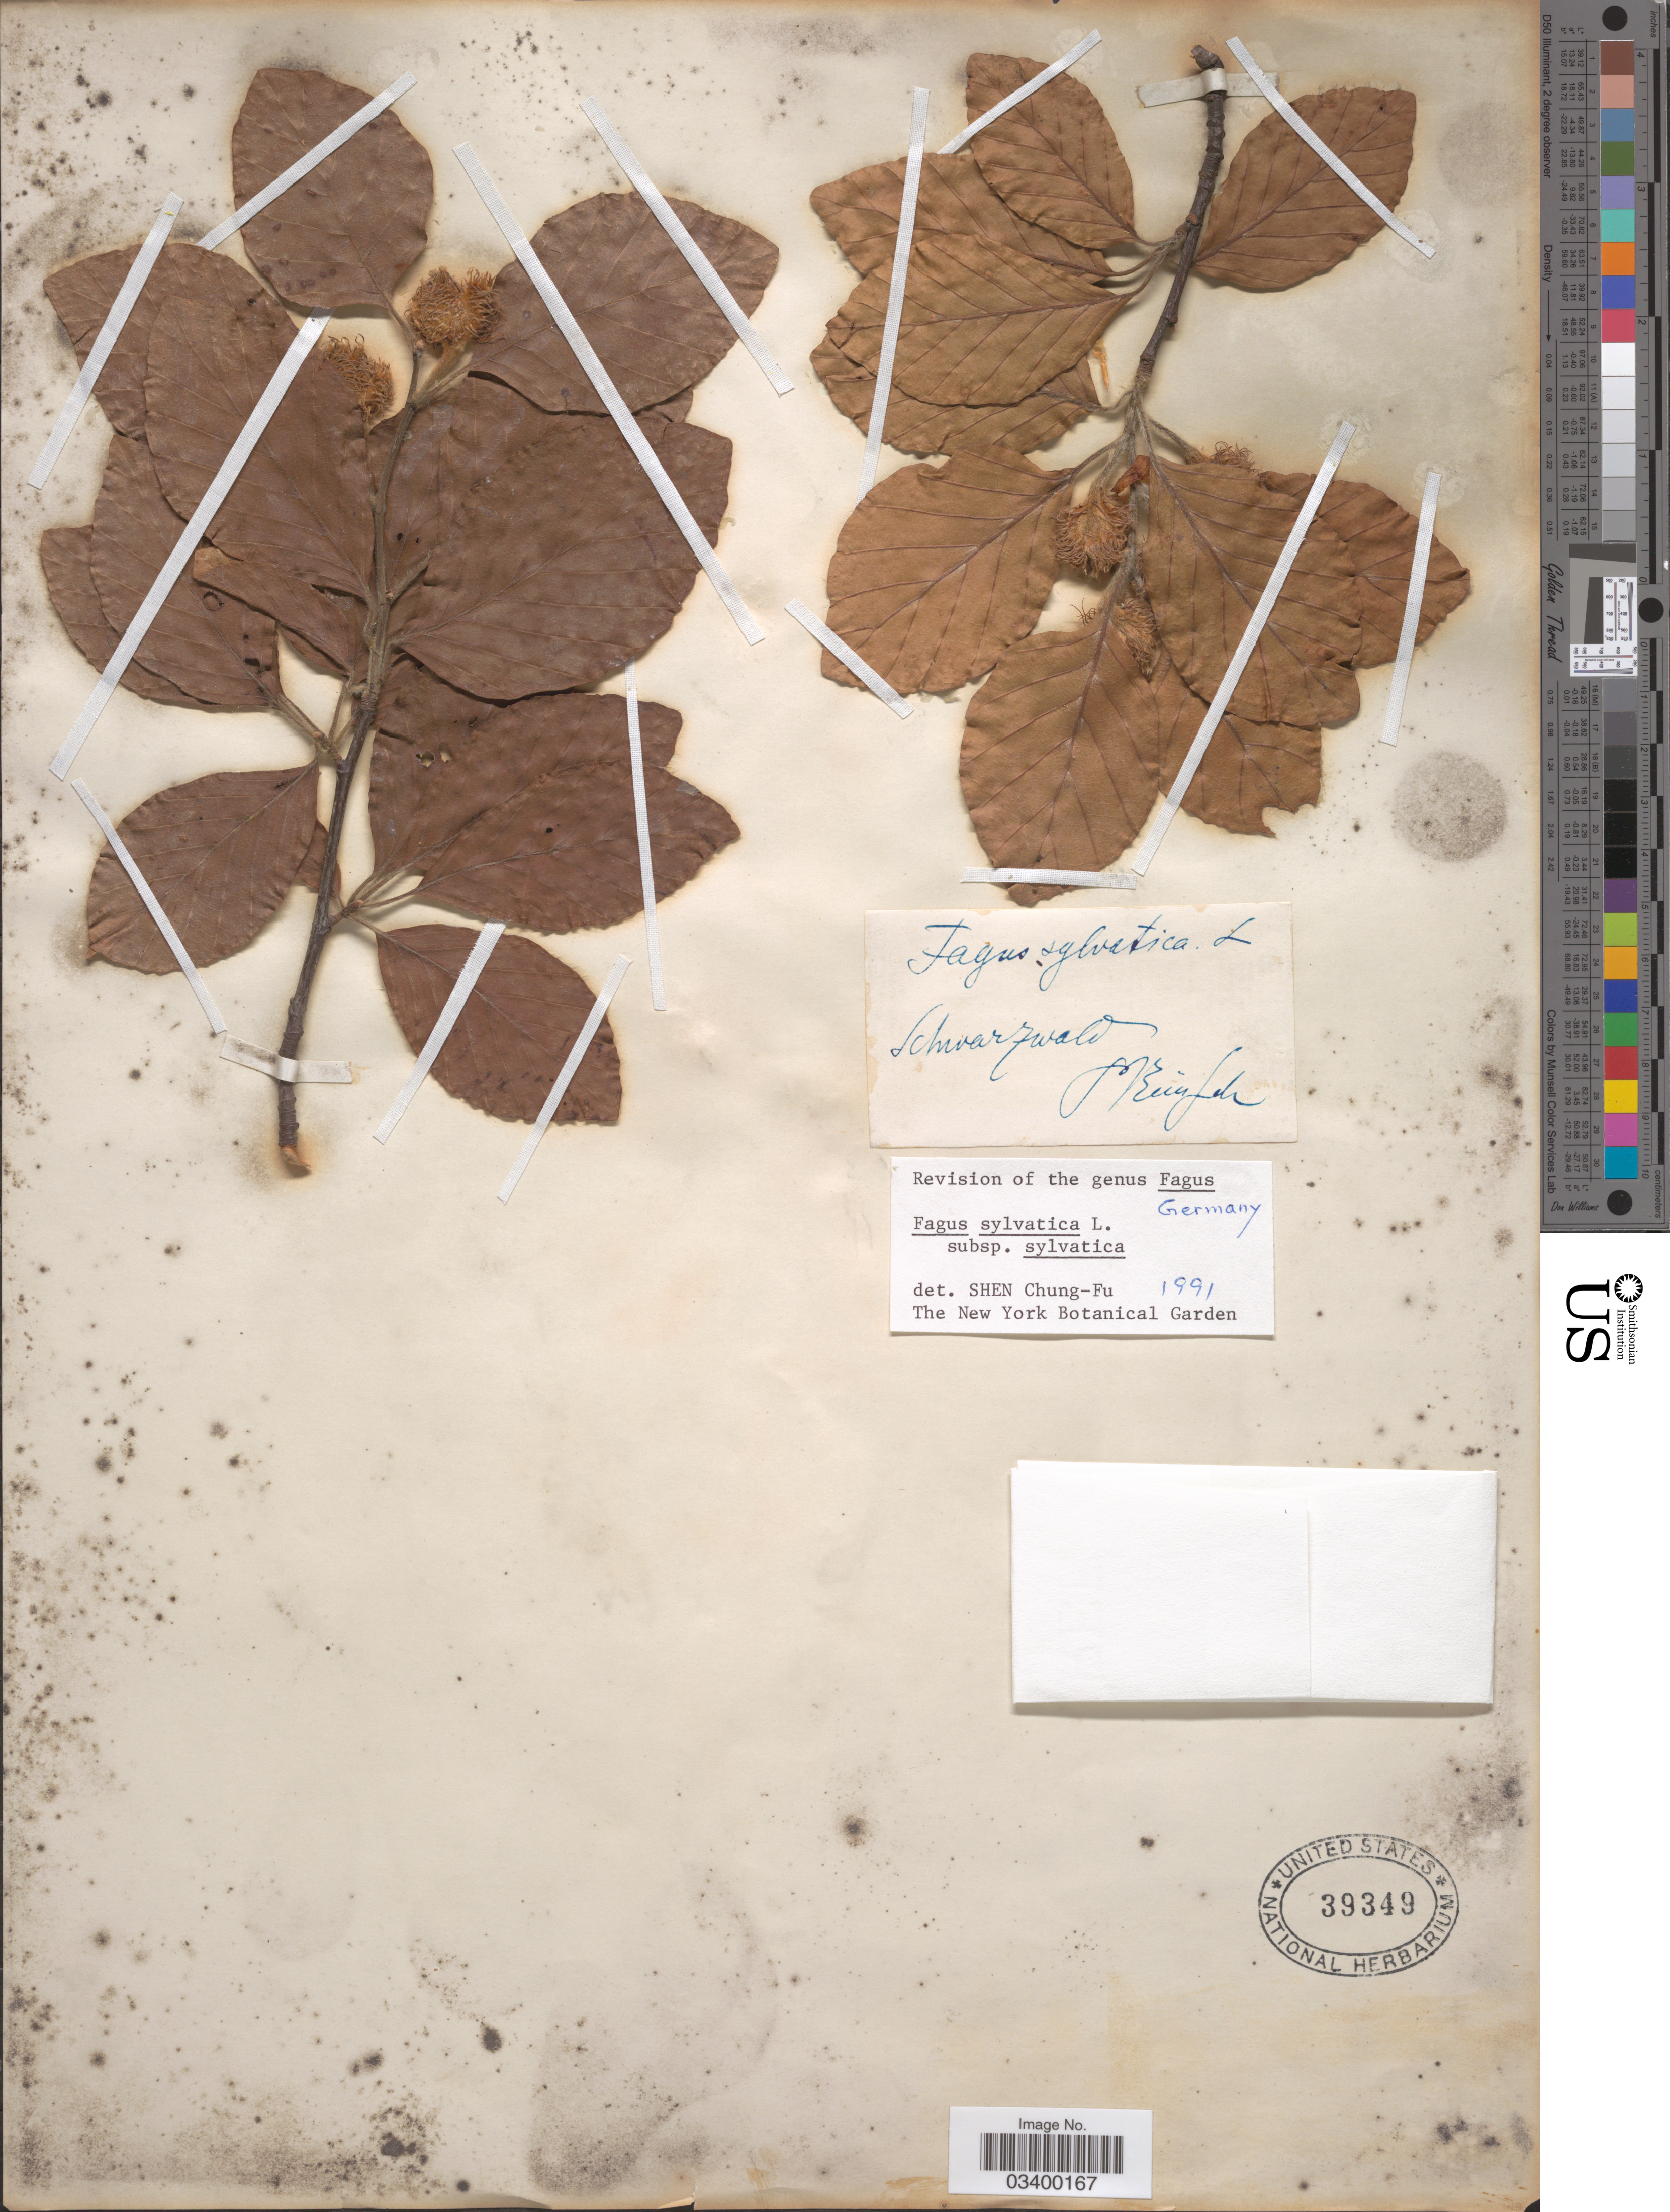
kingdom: Plantae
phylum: Tracheophyta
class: Magnoliopsida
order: Fagales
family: Fagaceae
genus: Fagus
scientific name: Fagus sylvatica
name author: L.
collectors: P. Reinsch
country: Germany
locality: Schwarzwald.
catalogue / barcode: US 39349